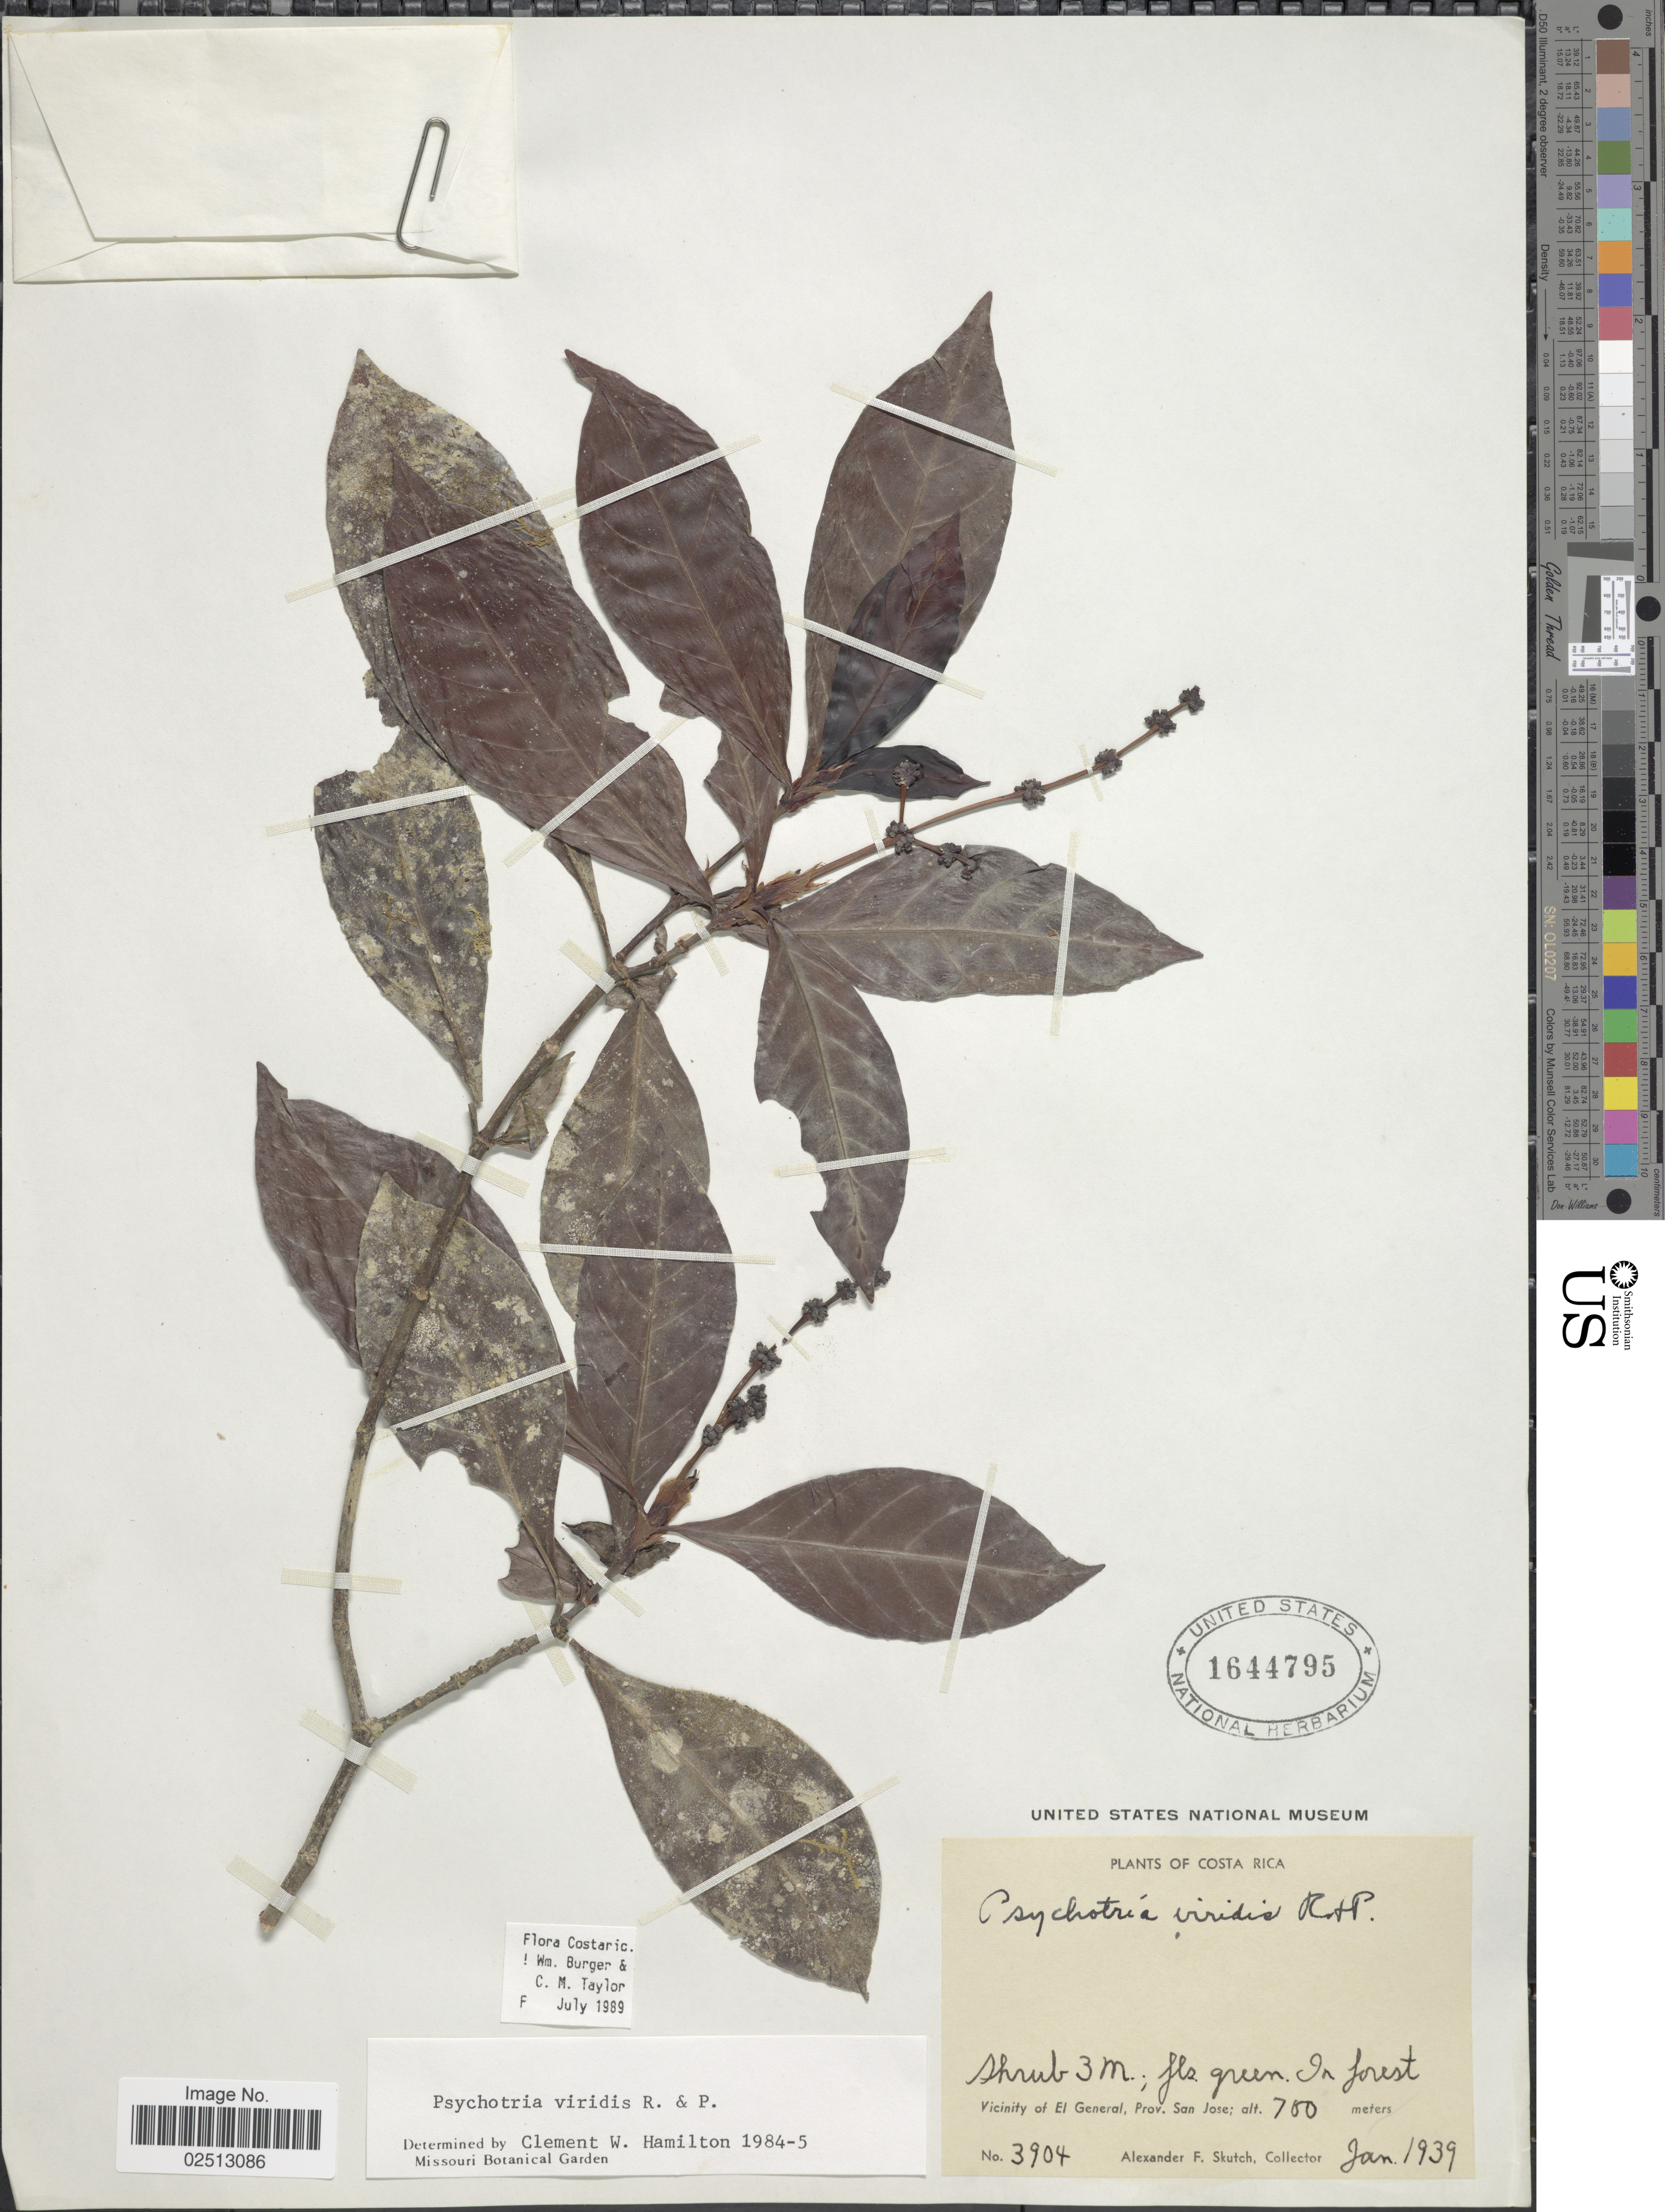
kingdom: Plantae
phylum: Tracheophyta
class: Magnoliopsida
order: Gentianales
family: Rubiaceae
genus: Psychotria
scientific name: Psychotria viridis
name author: Ruiz & Pav.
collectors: A. F. Skutch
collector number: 3904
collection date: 1939-01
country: Costa Rica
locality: Vicinity of El General, Prov. San Jose.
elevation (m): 750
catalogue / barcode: US 1644795